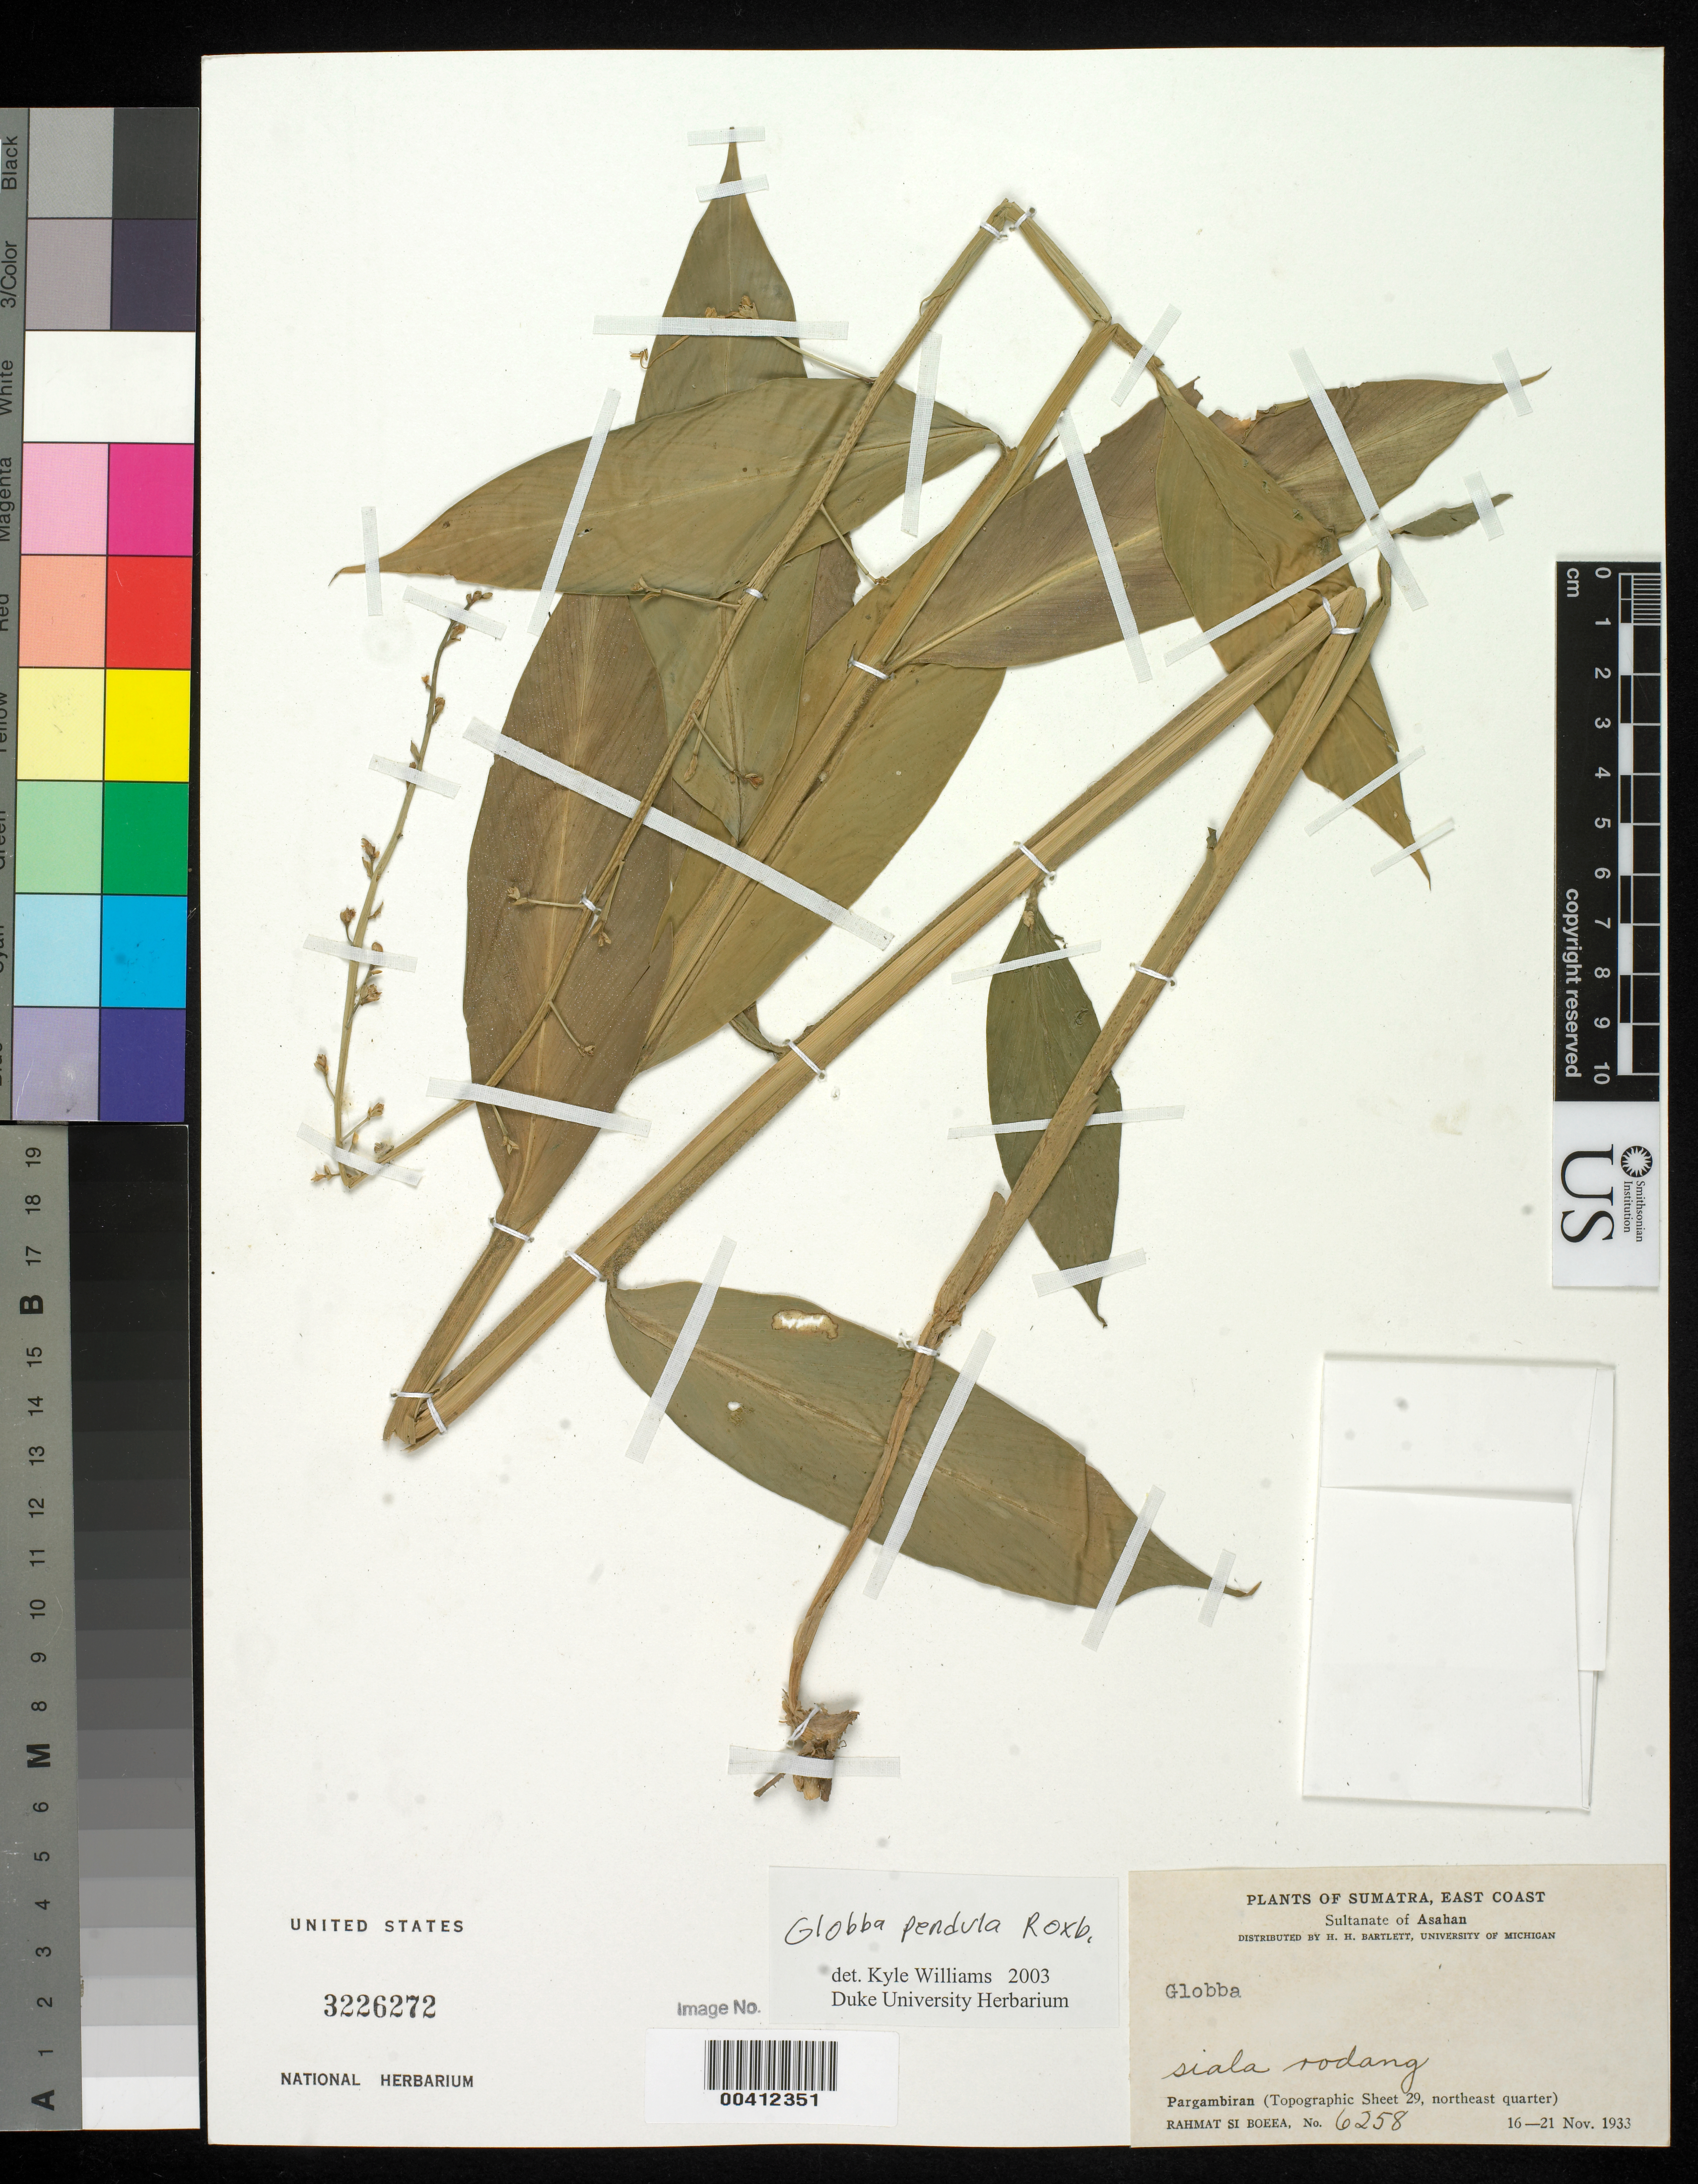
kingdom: Plantae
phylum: Tracheophyta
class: Liliopsida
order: Zingiberales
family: Zingiberaceae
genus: Globba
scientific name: Globba pendula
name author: Roxb.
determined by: Williams, K. J.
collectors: Rahmat Si Boeea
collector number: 6258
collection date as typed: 16 Nov 1933 to 21 Nov 1933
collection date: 1933-11-16/1933-11-21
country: Indonesia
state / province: Sumatra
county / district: Sumatera Utara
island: Sumatra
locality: Pargambiran (Topographic sheet 29, northeast quarter)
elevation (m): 10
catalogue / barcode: US 3226272